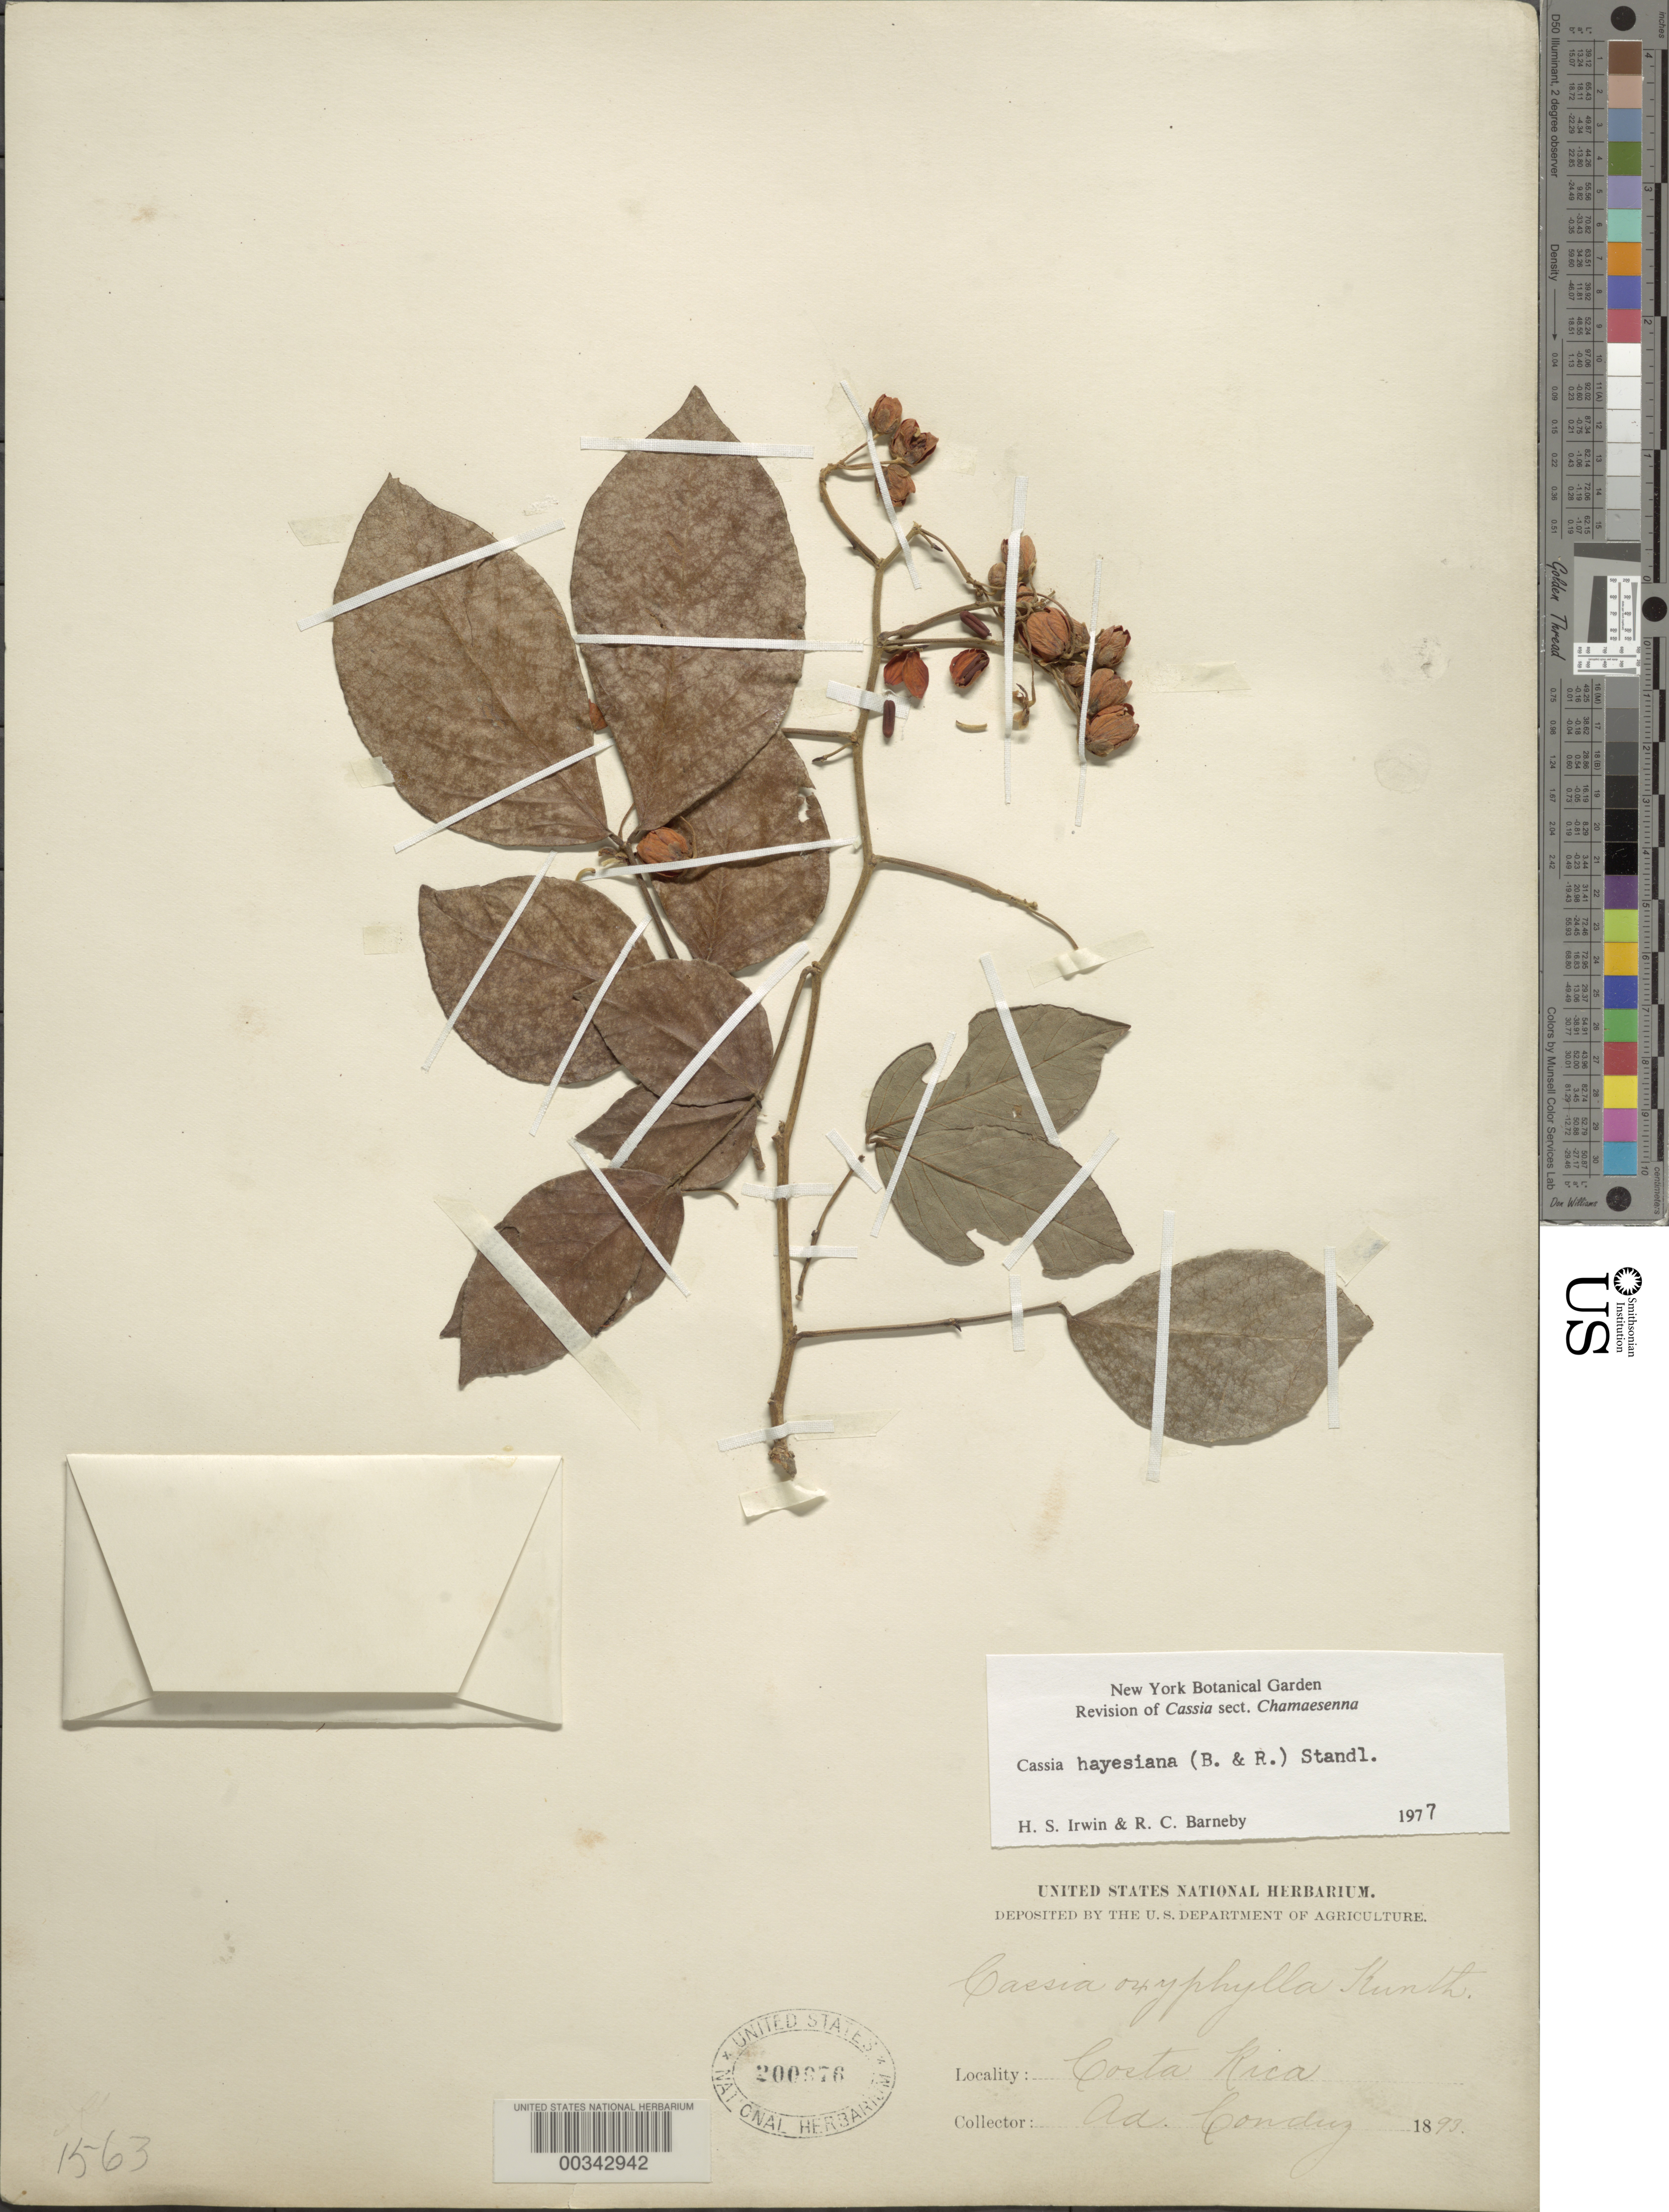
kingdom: Plantae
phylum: Tracheophyta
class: Magnoliopsida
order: Fabales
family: Fabaceae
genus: Senna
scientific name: Senna hayesiana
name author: (Britton & Rose) H.S. Irwin & Barneby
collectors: A. Tonduz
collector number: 1563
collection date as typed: Dec 1893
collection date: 1893-12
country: Costa Rica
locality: San Francisco de Guadalupe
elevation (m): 1170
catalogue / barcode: US 200976